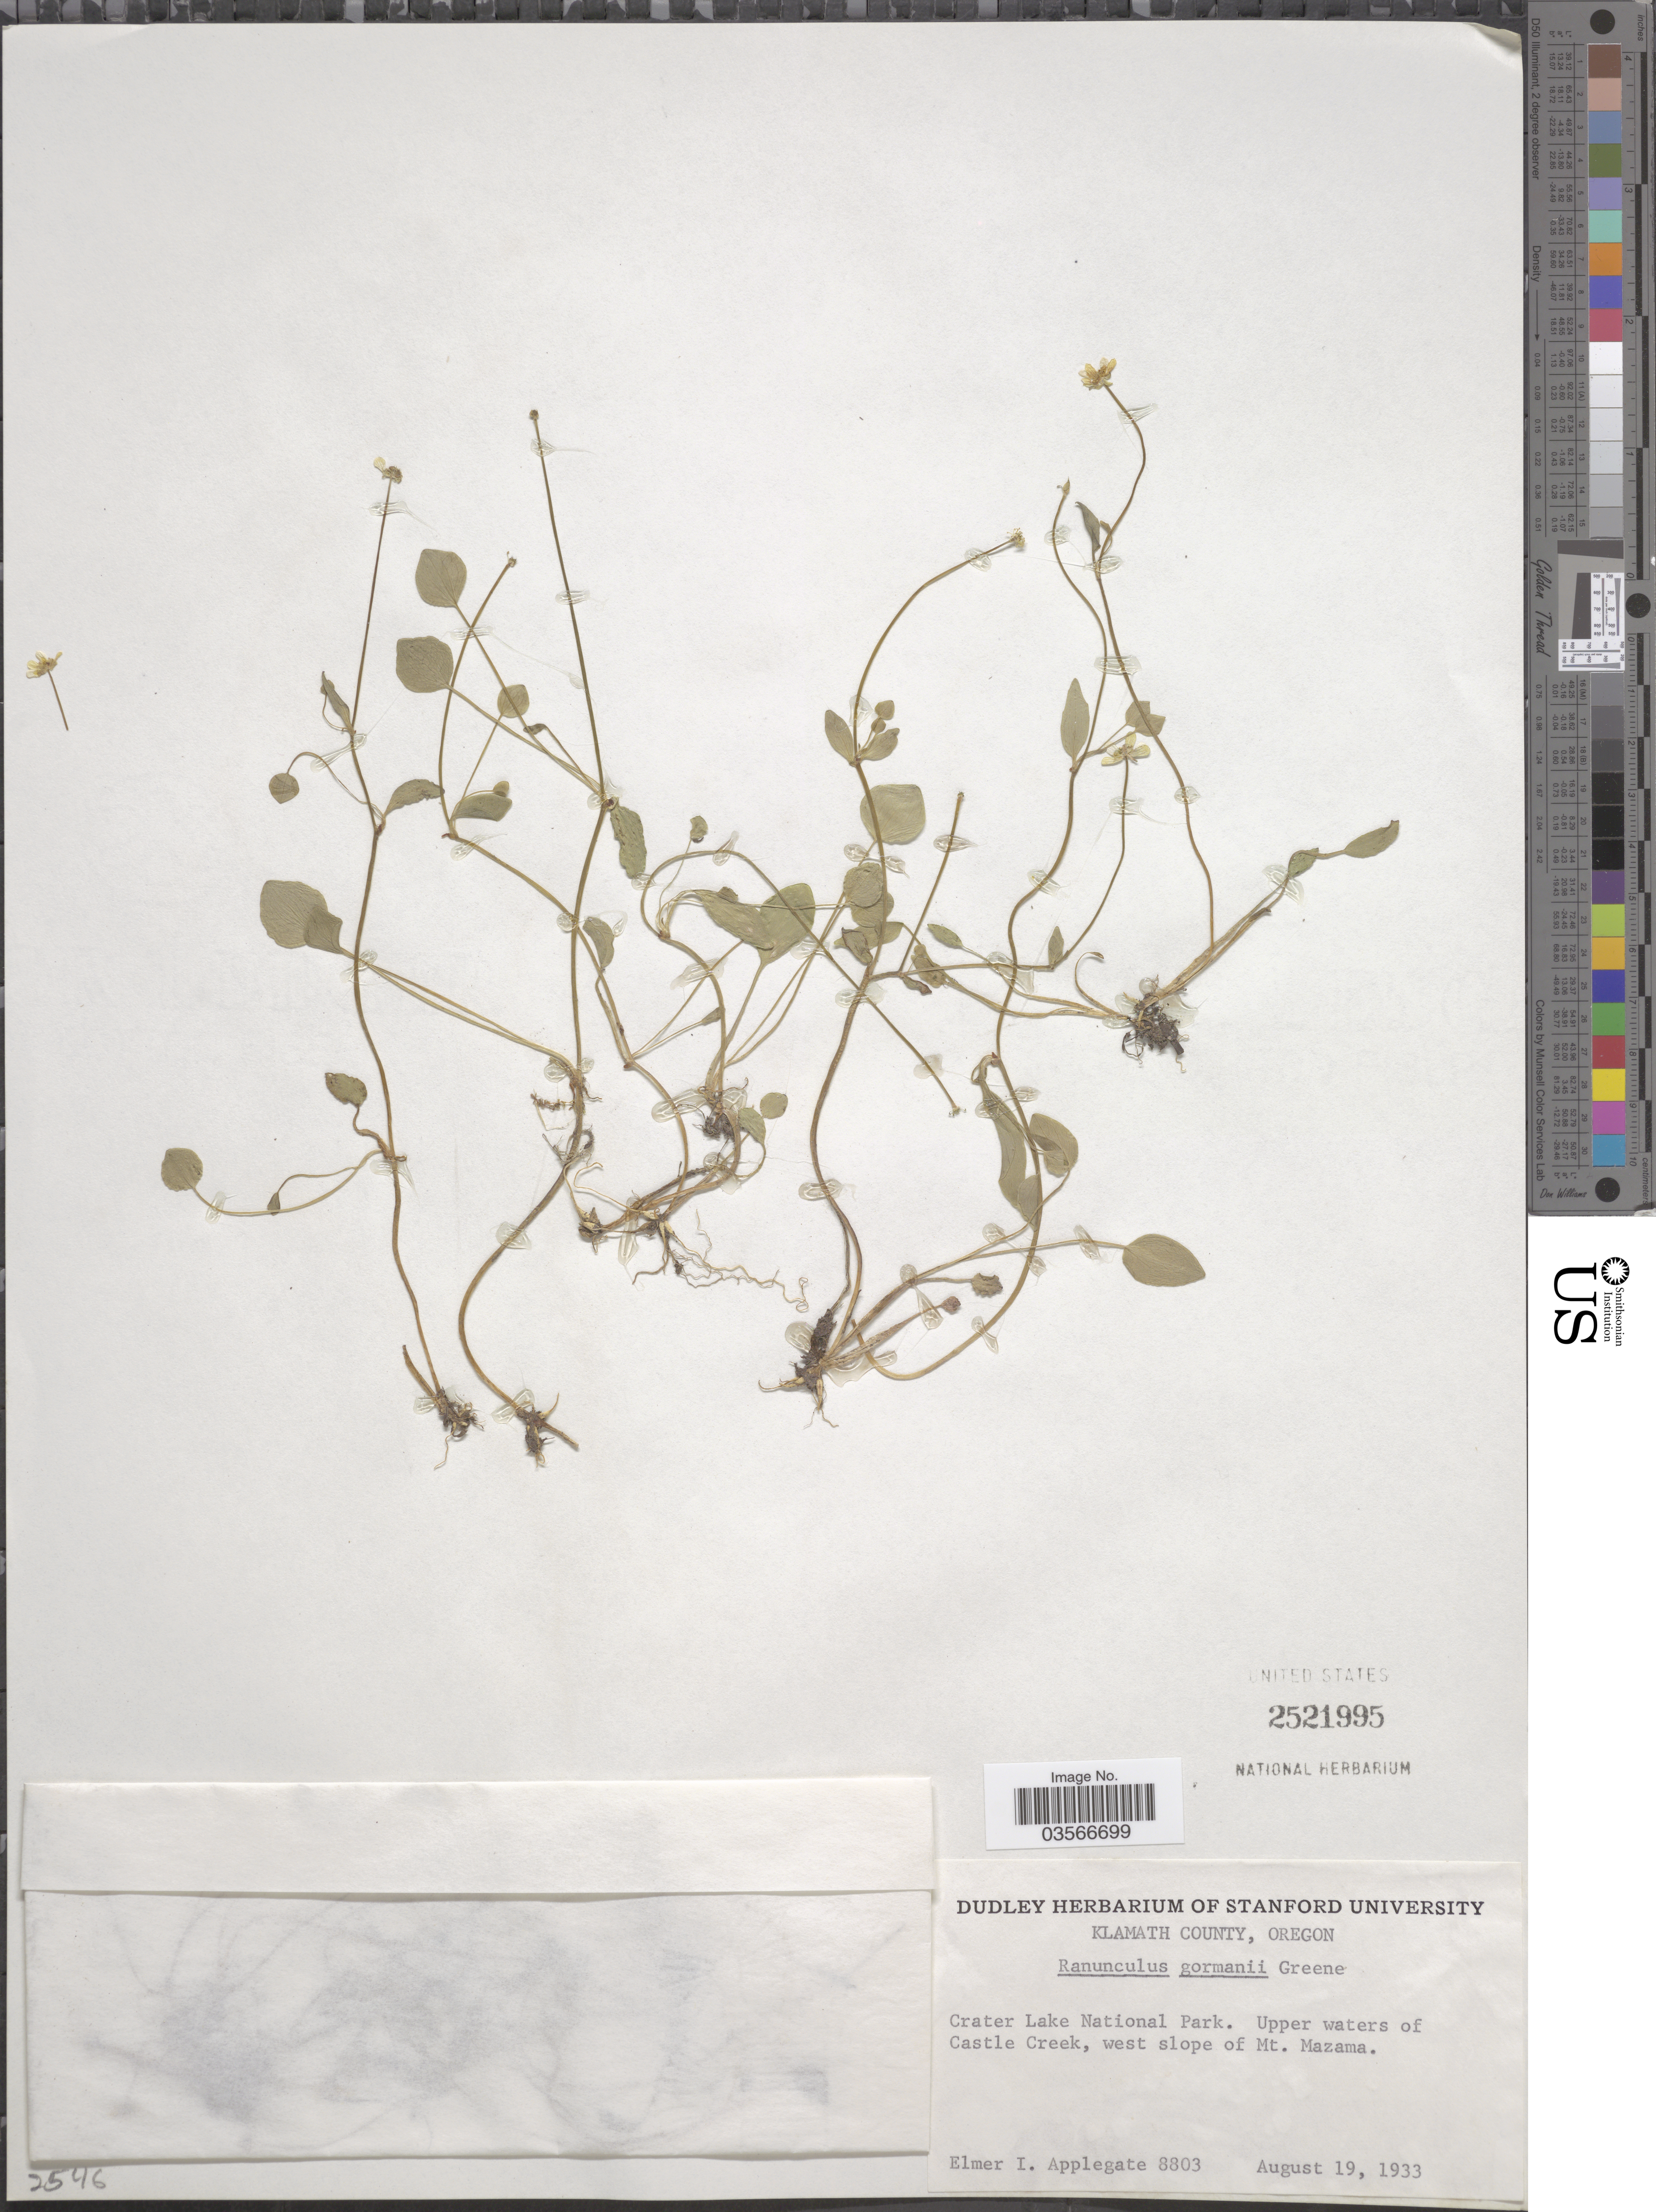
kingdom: Plantae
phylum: Tracheophyta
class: Magnoliopsida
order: Ranunculales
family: Ranunculaceae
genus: Ranunculus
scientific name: Ranunculus gormanii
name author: Greene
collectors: E. I. Applegate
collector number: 8803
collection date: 1933-08-19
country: United States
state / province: Oregon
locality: Klamath County. Crater Lake National Park. Upper waters of Castle Creek, west slope of Mt. Mazama.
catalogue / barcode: US 2521995